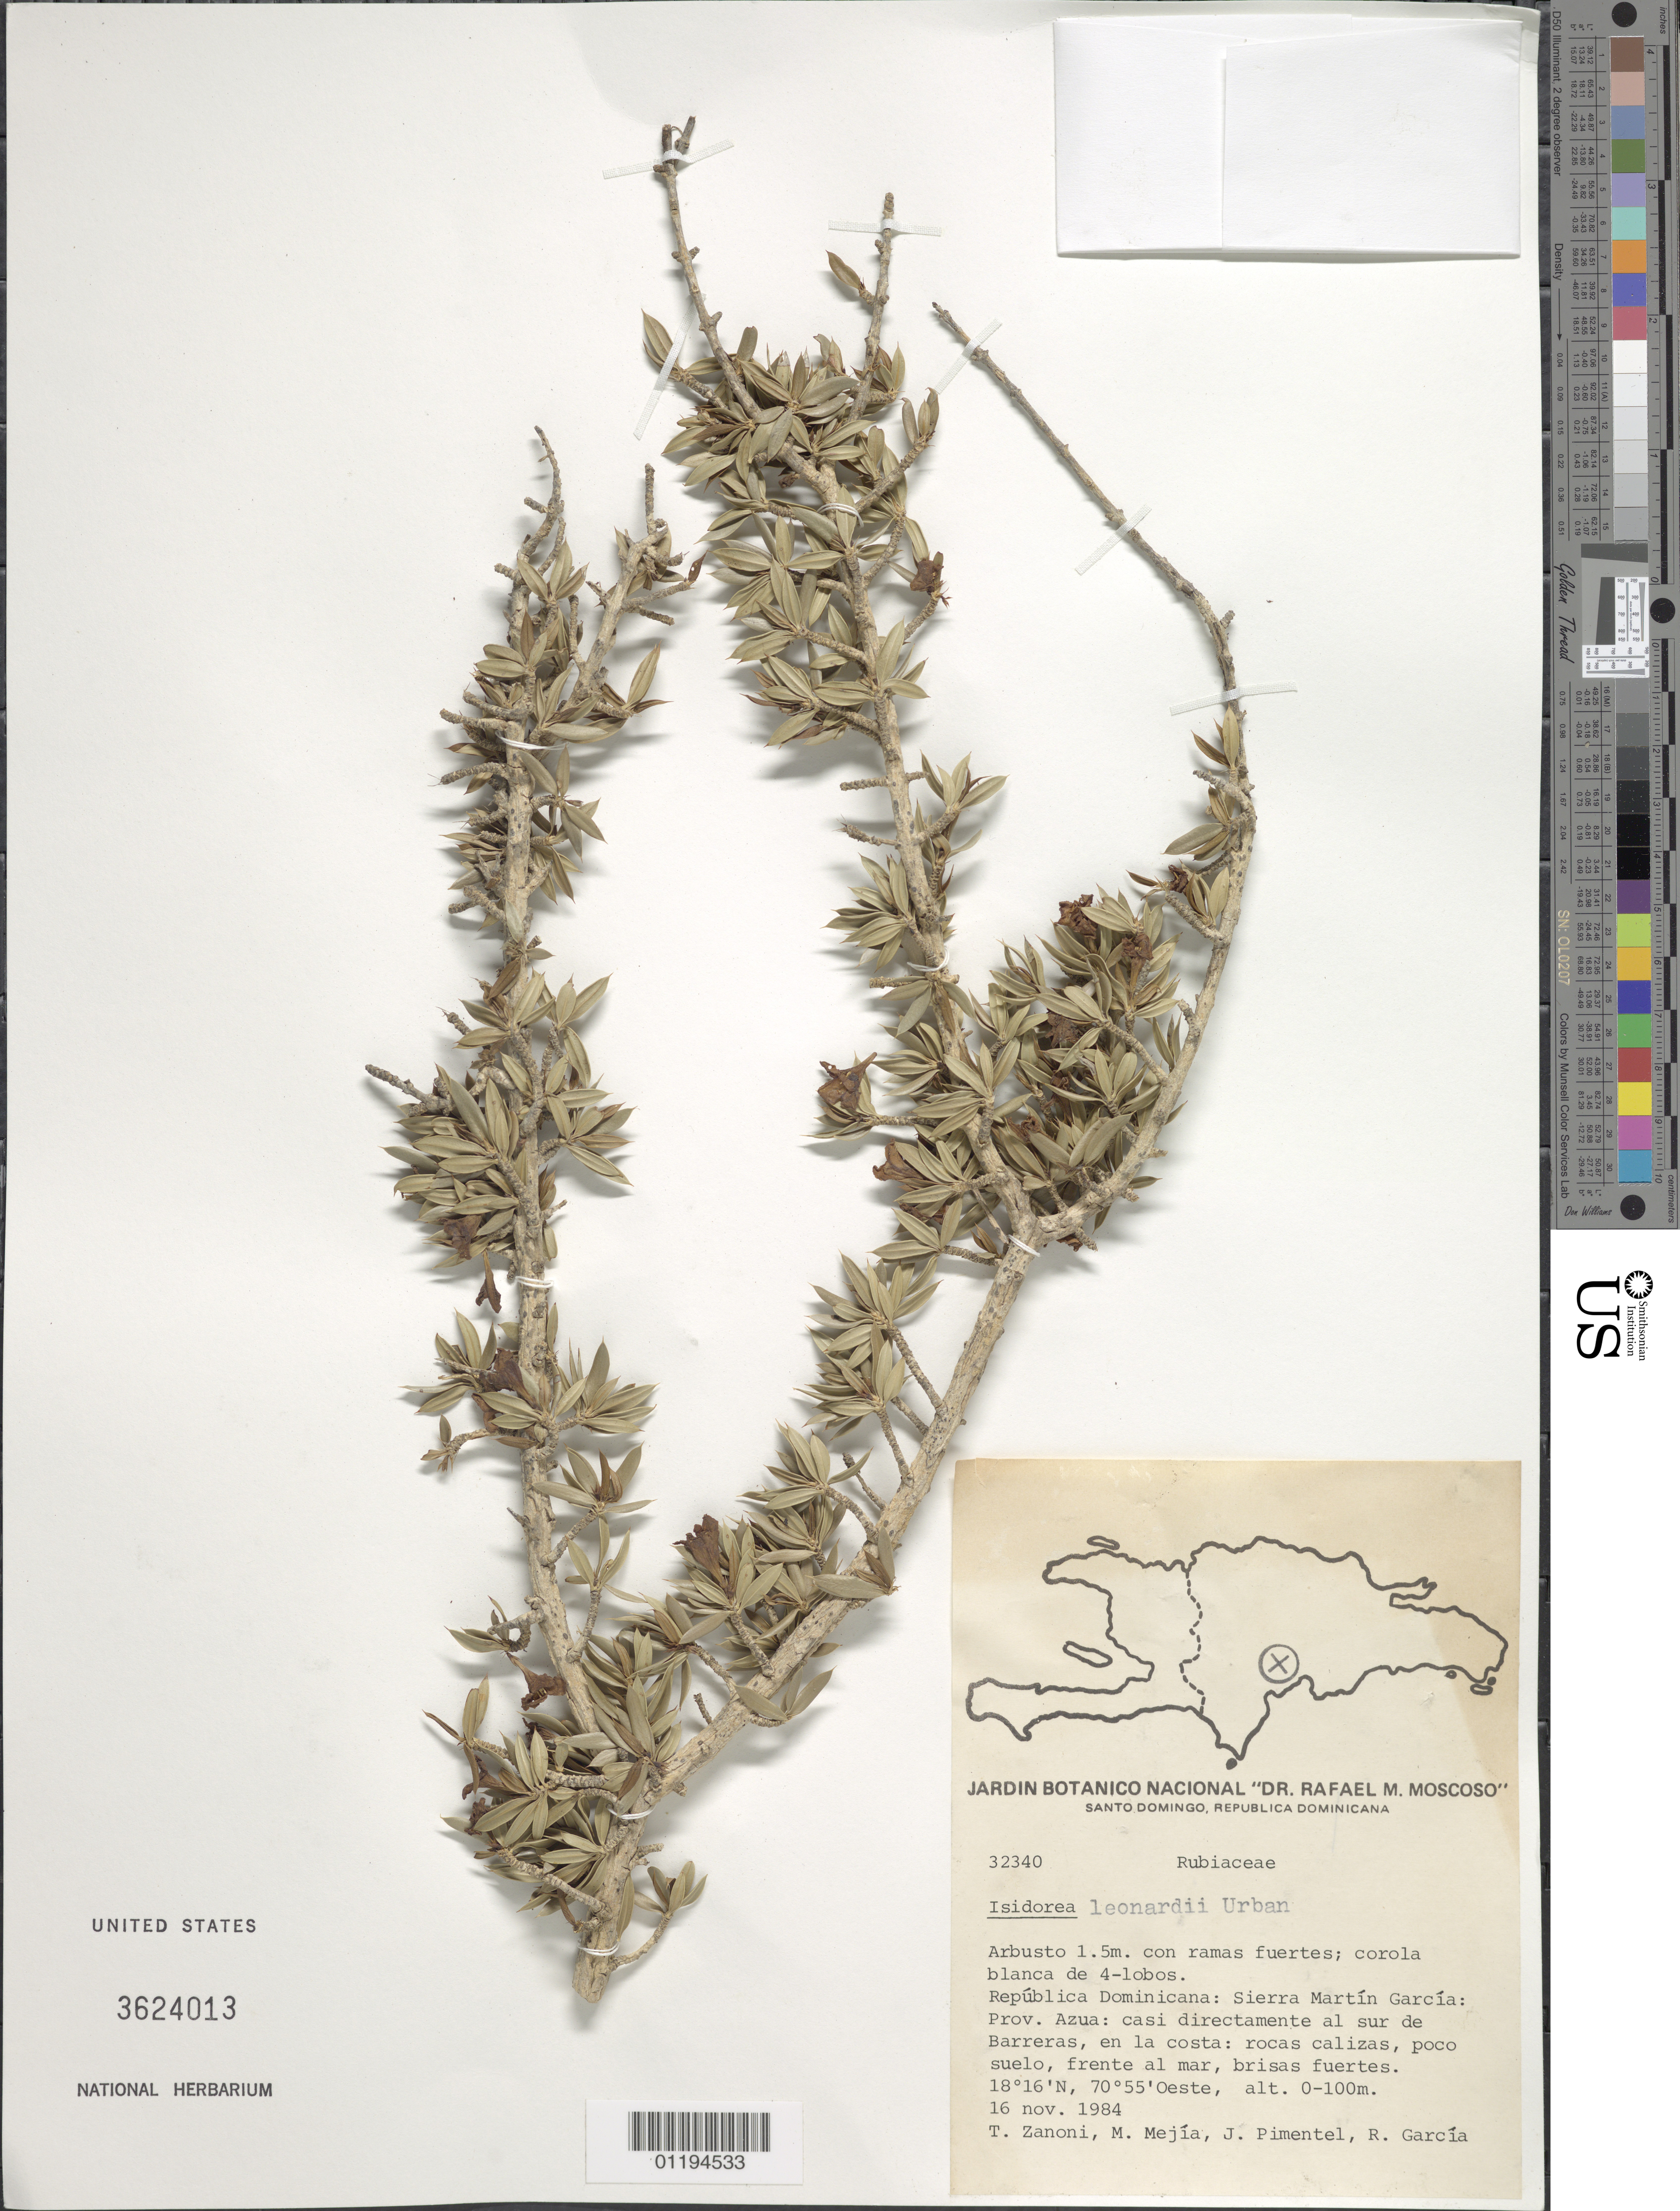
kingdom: Plantae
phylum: Tracheophyta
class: Magnoliopsida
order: Gentianales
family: Rubiaceae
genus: Isidorea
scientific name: Isidorea leonardii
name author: Urb.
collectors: T. A. Zanoni, M. Mejia, J. Pimental & R. Garcia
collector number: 32340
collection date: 1984-11-16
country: Dominican Republic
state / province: Azua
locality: almost directly south of Barreras on the coast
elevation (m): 0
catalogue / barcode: US 3624013